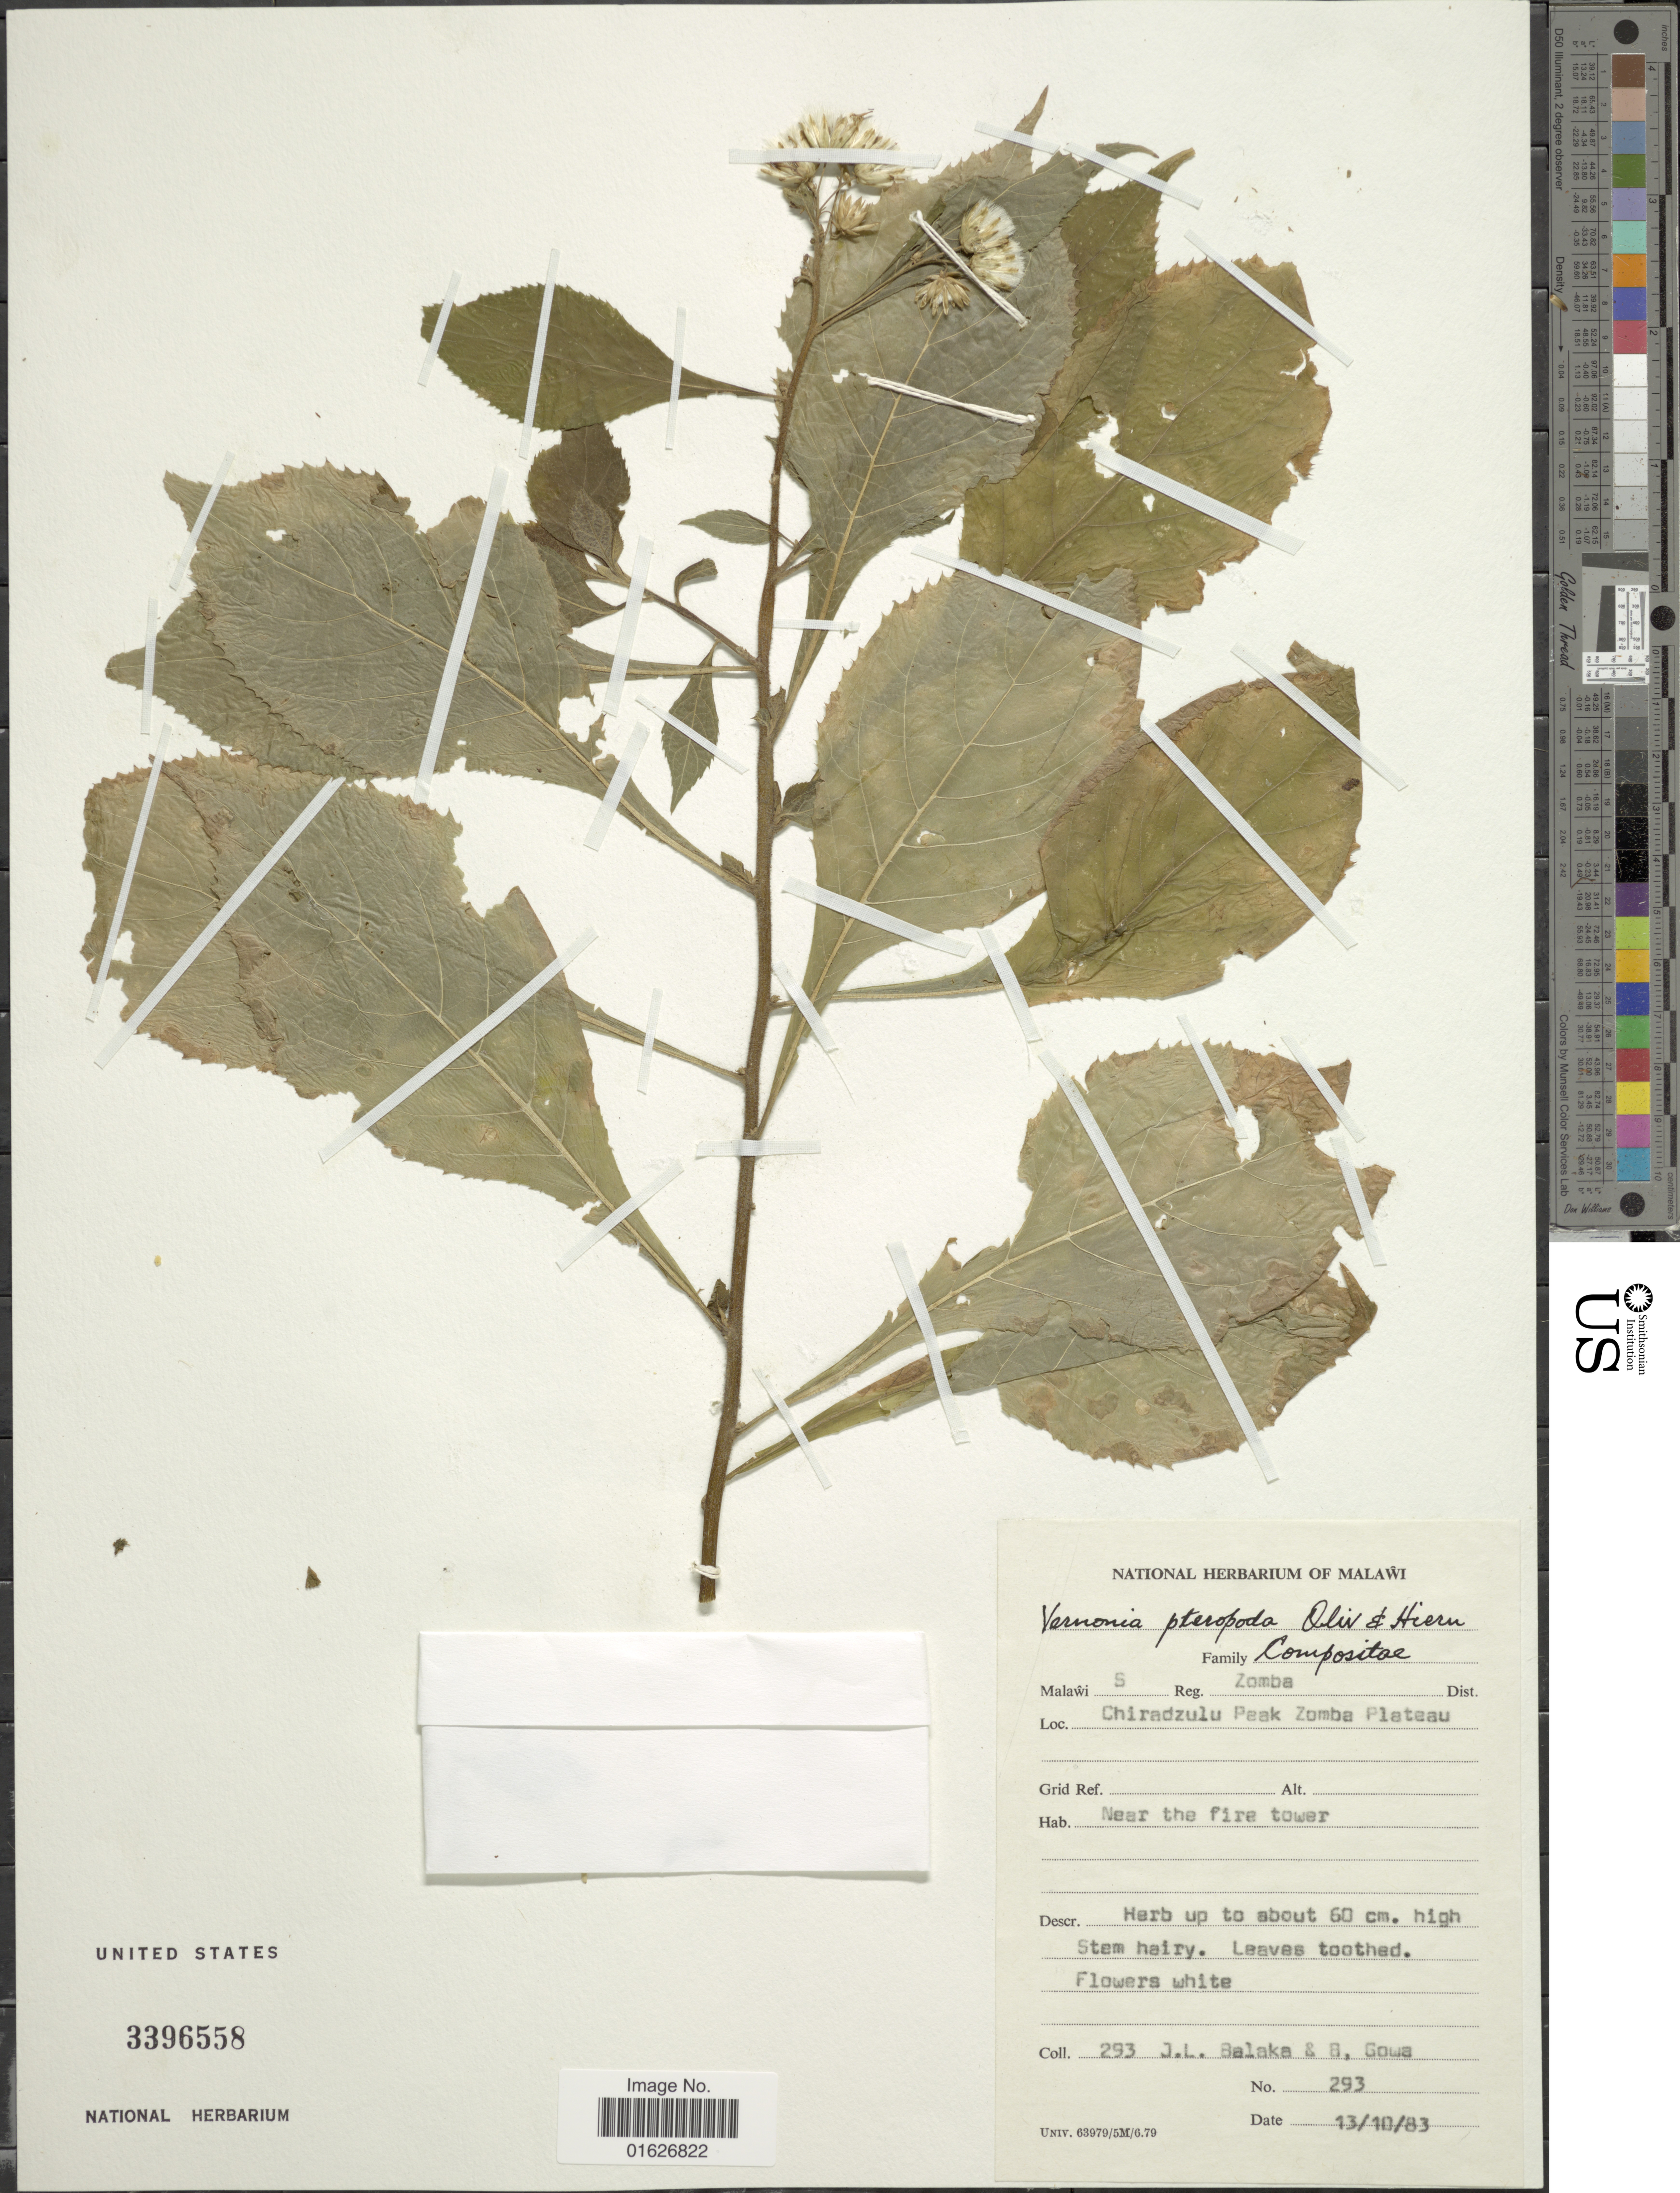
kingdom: Plantae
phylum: Tracheophyta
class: Magnoliopsida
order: Asterales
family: Asteraceae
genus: Ananthura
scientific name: Ananthura pteropoda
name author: (Oliv. & Hiern in Oliv.) H. Rob. & Skvarla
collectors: J. Balaka & B. Gowa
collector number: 293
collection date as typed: Transcribed d/m/y: 13/10/83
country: Malawi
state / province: Southern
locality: Zomba, Chiradzulu Peak Zomba Plateau, near the fire tower.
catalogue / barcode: US 3396558